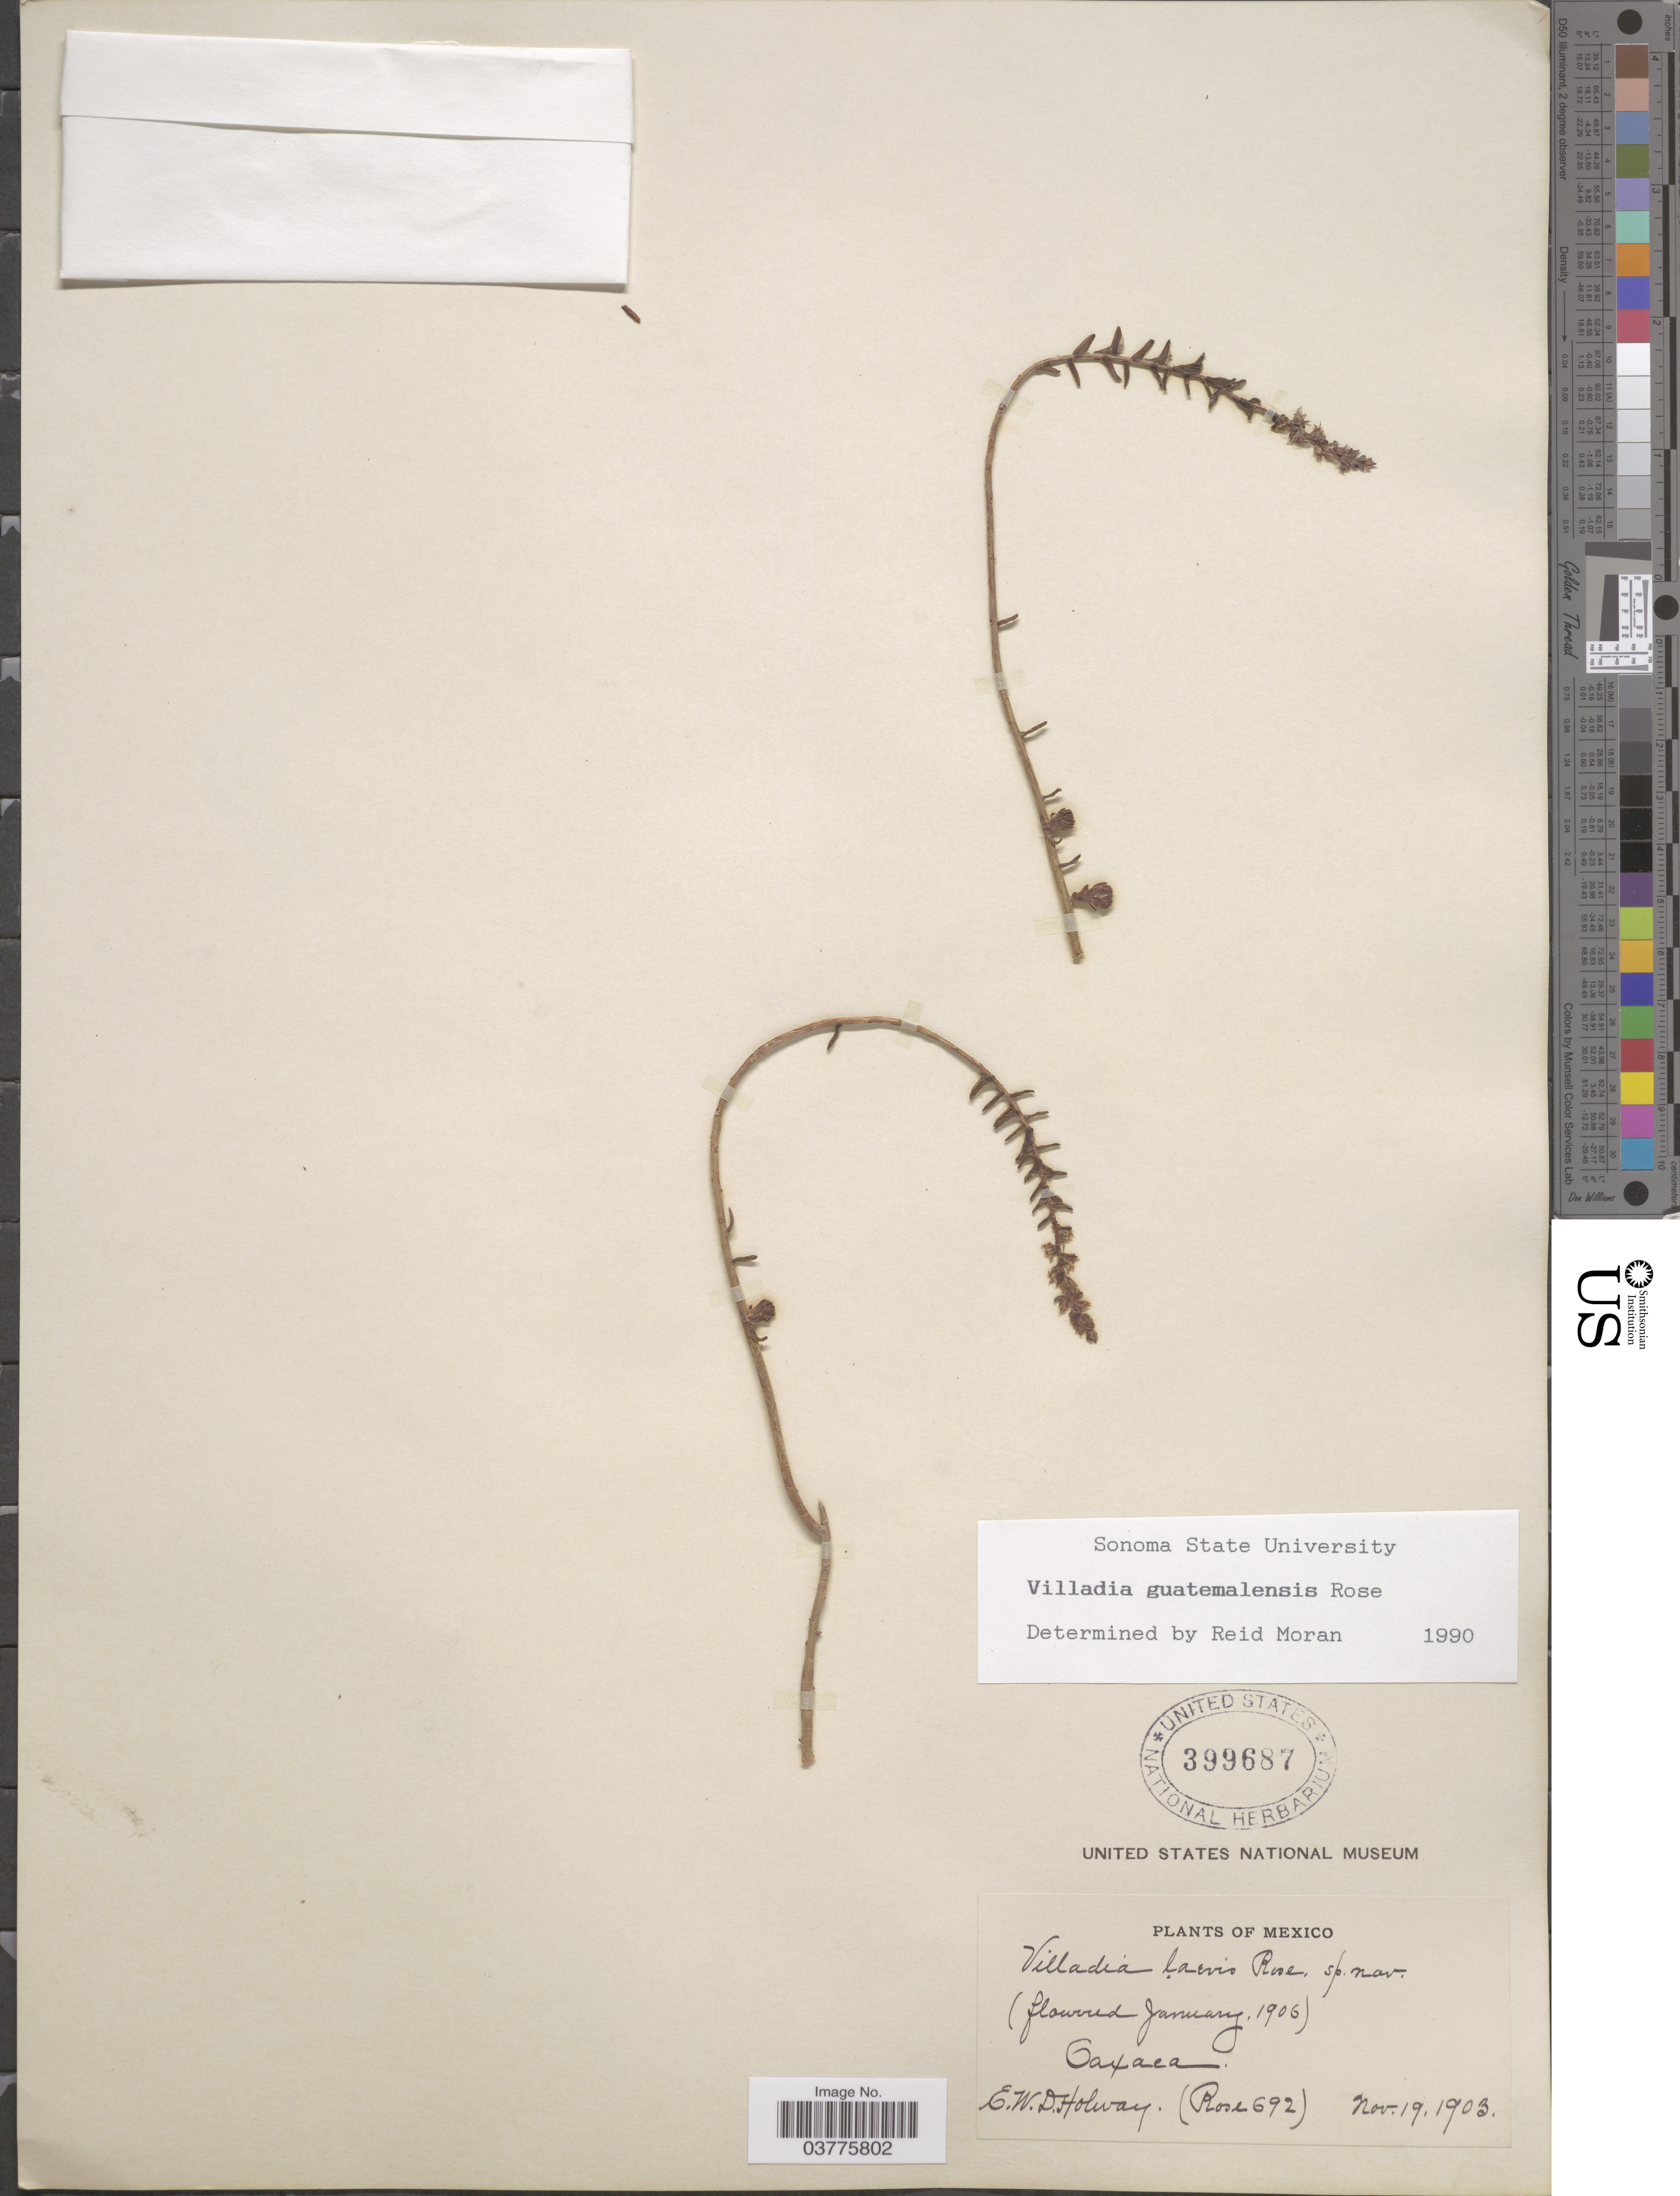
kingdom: Plantae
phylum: Tracheophyta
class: Magnoliopsida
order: Saxifragales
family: Crassulaceae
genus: Villadia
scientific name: Villadia guatemalensis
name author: Rose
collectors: E. W. D. Holway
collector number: Rose692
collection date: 1903-11-19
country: Mexico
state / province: Oaxaca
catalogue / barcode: US 399687